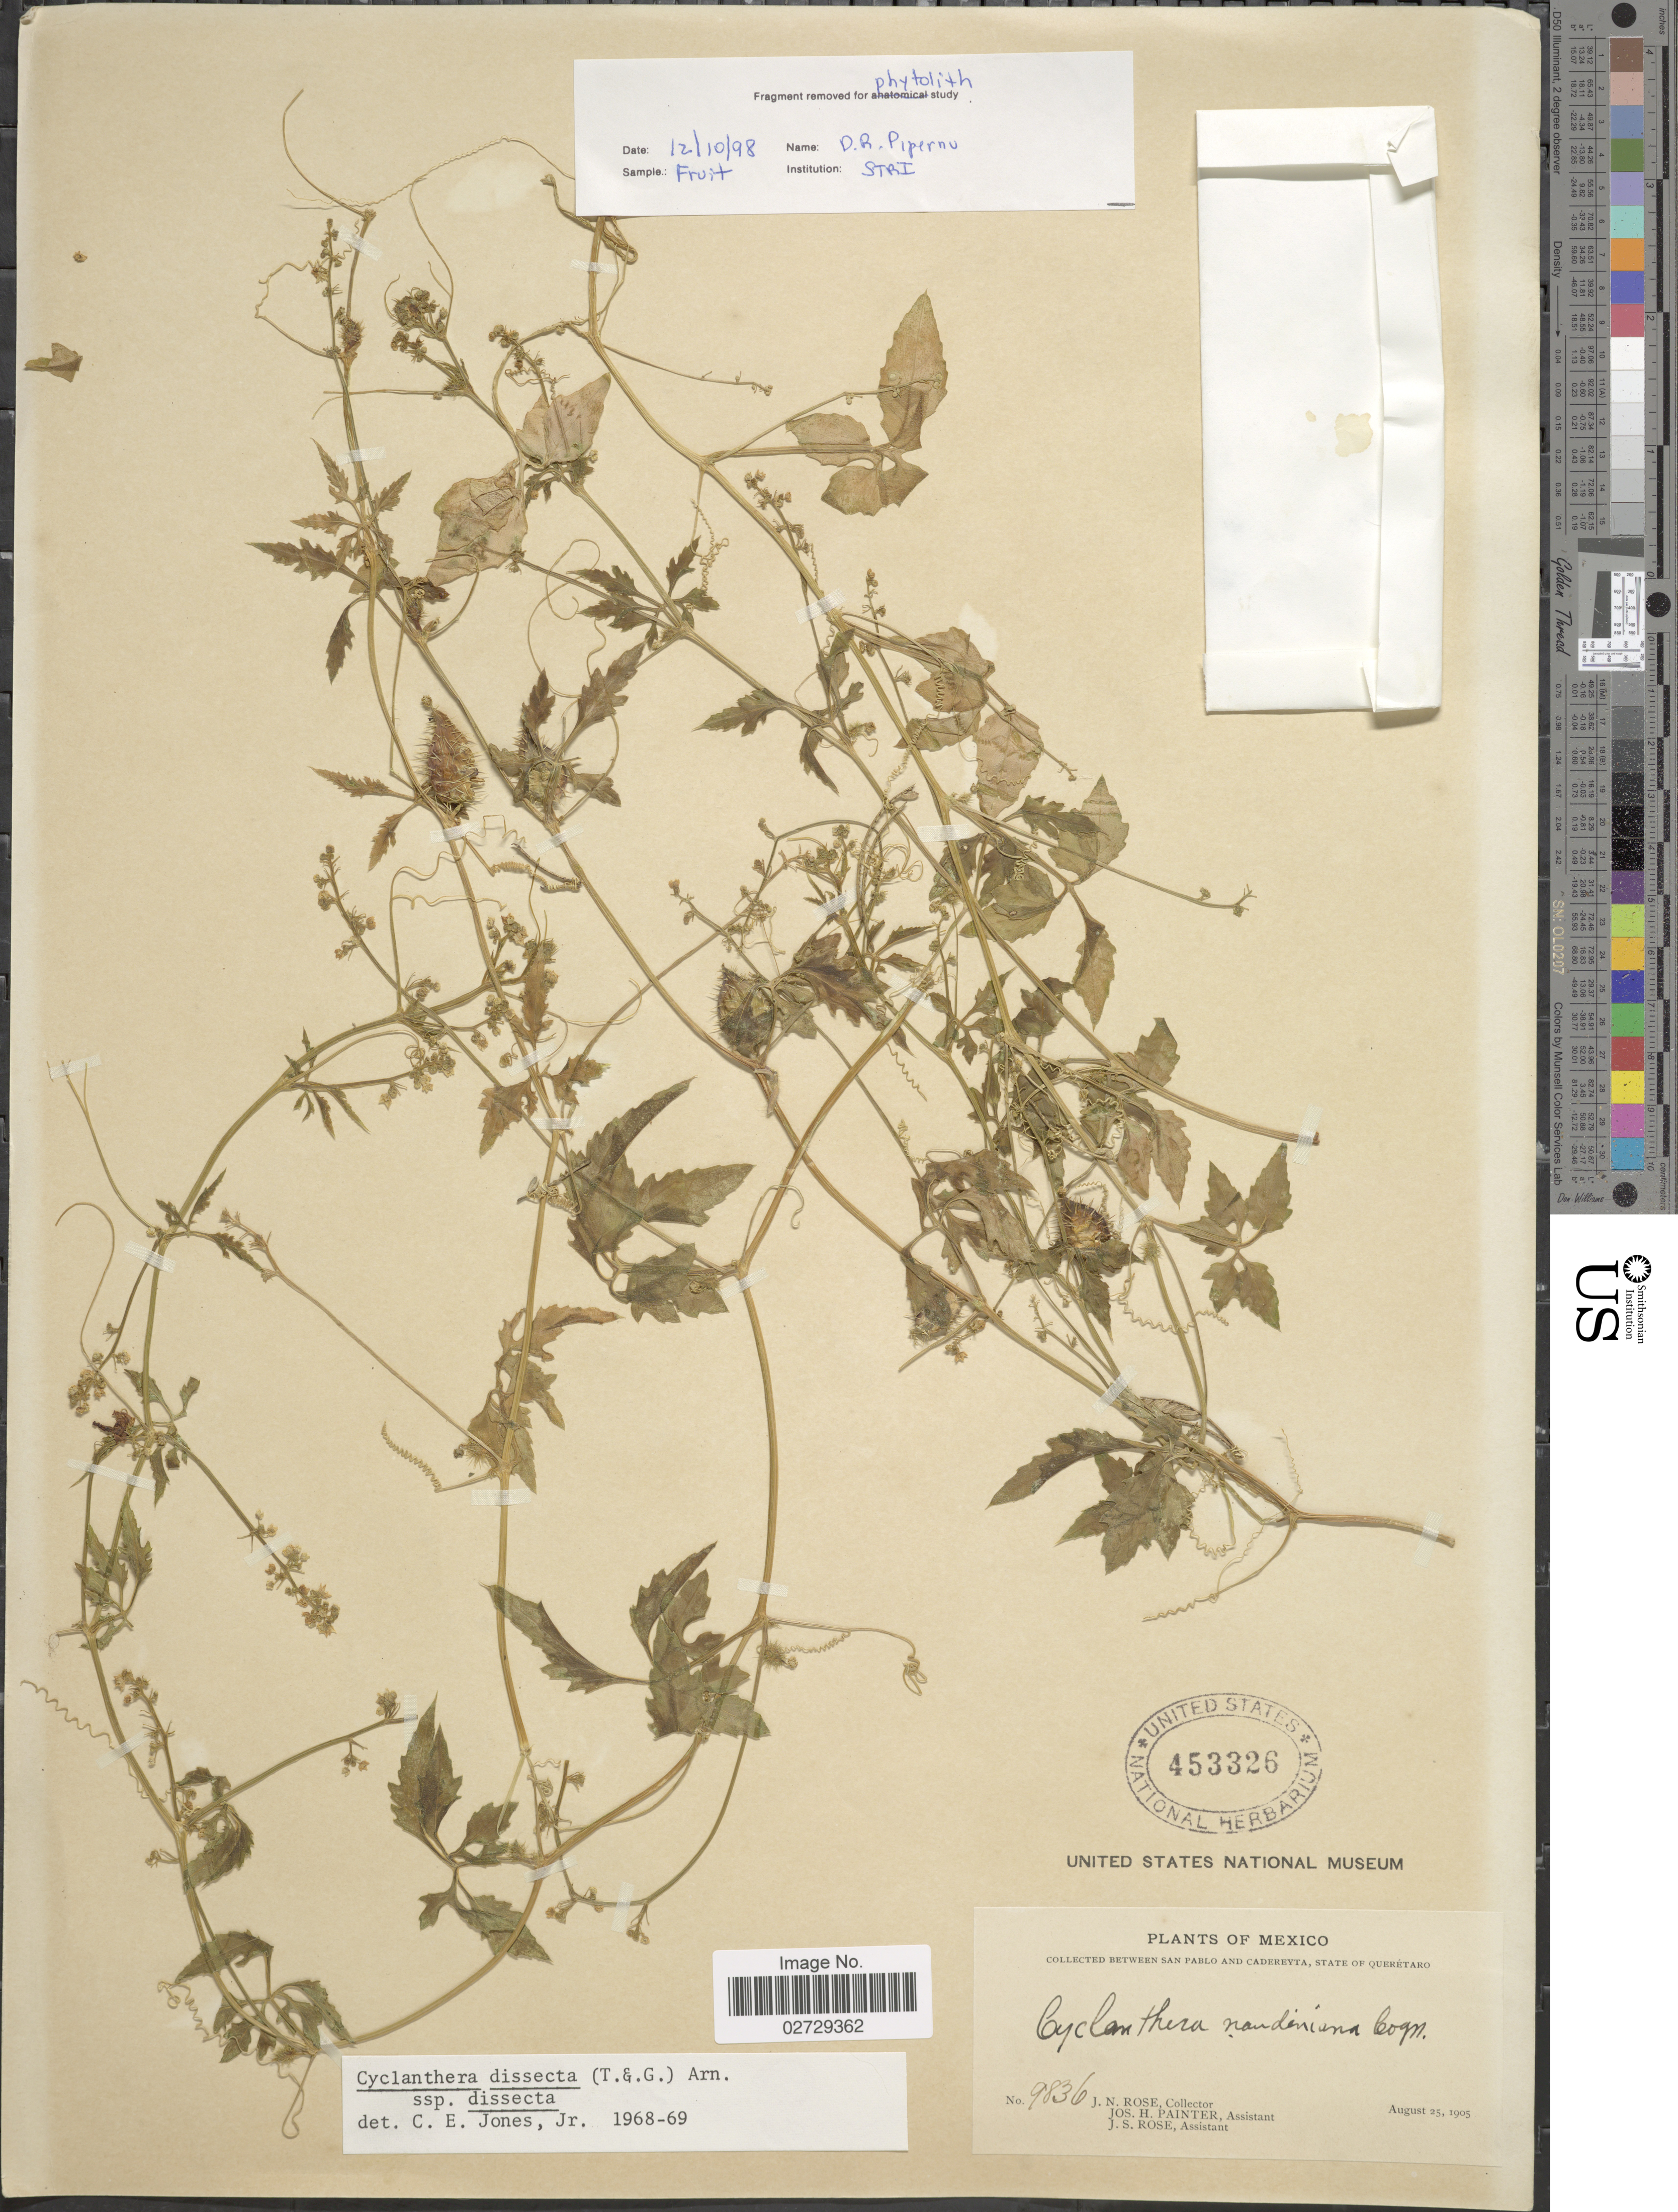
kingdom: Plantae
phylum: Tracheophyta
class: Magnoliopsida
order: Cucurbitales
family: Cucurbitaceae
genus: Cyclanthera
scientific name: Cyclanthera dissecta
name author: (Torr. & A. Gray) Arn.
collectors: J. N. Rose, J. H. Painter & J. S. Rose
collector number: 9836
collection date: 1905-08-25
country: Mexico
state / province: Querétaro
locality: Between San Pablo and Cadereyta.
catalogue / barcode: US 453326